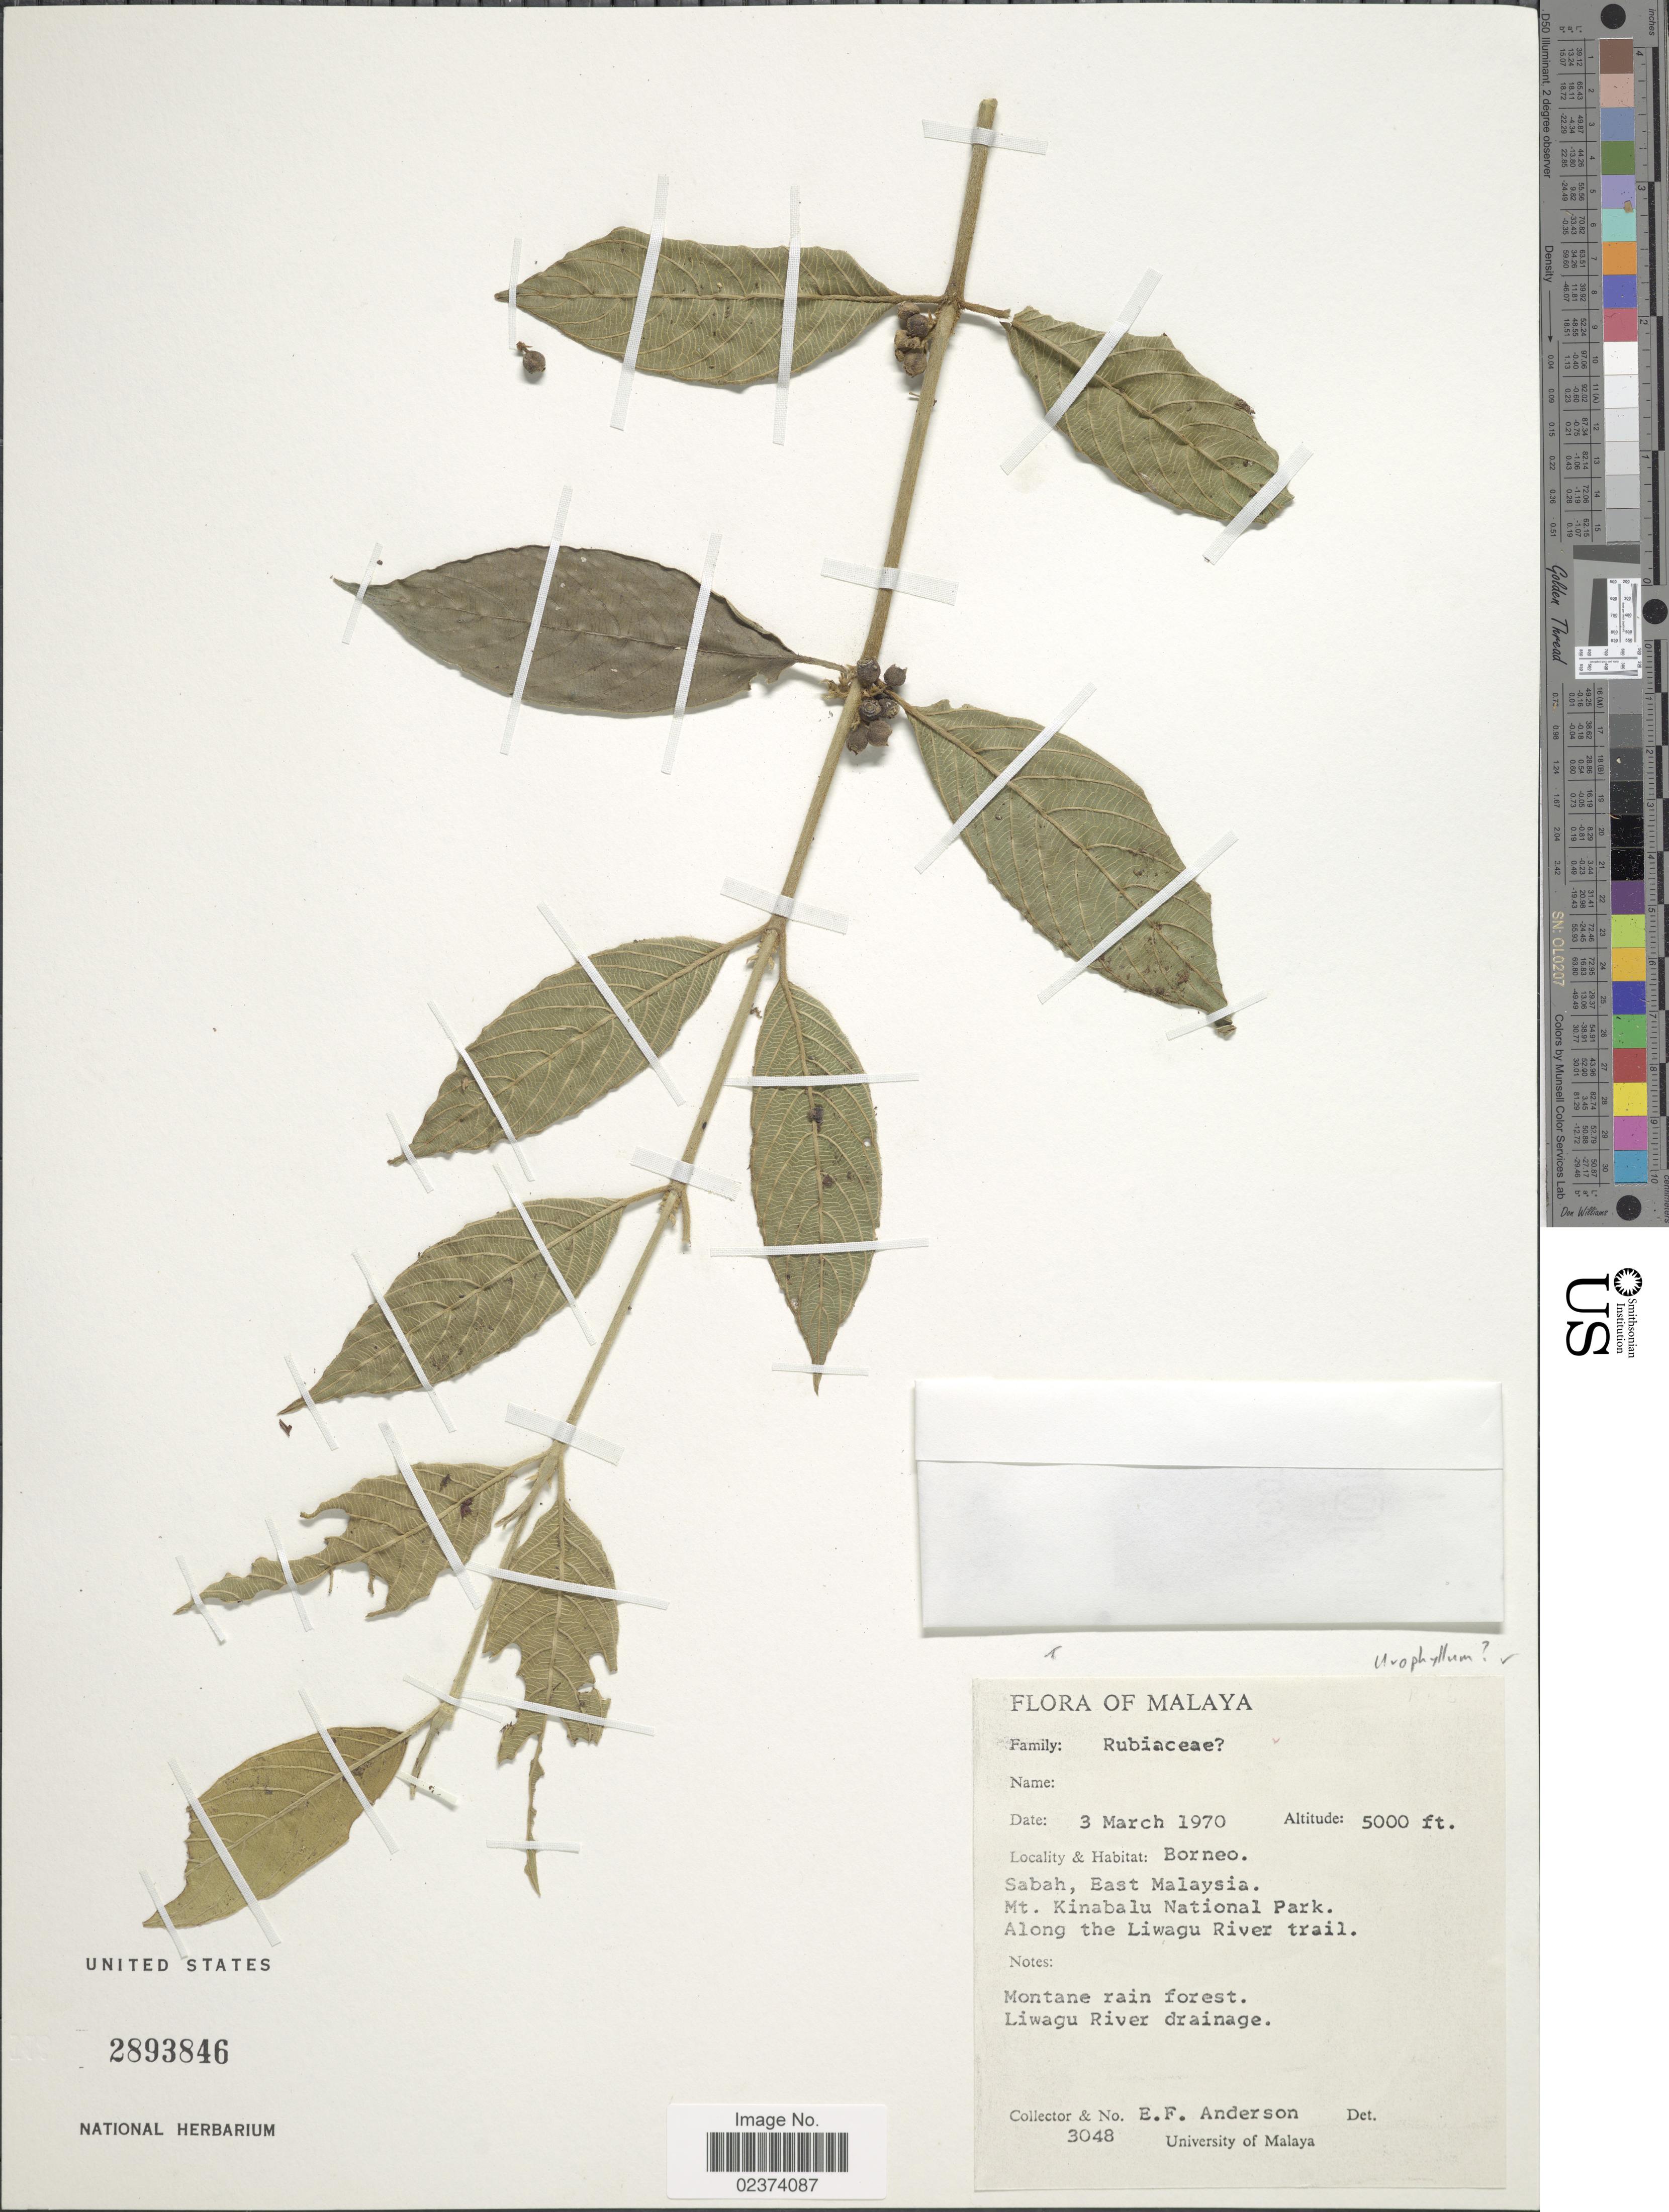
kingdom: Plantae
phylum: Tracheophyta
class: Magnoliopsida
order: Gentianales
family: Rubiaceae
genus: Urophyllum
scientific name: Urophyllum sp.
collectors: E. F. Anderson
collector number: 3048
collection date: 1970-03-03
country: Malaysia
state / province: Sabah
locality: Malaya, Borneo, Sabah, East Malaysia. Mt. Kinabalu National Park. Along the Liwagu River trail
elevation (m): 1524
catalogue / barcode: US 2893846